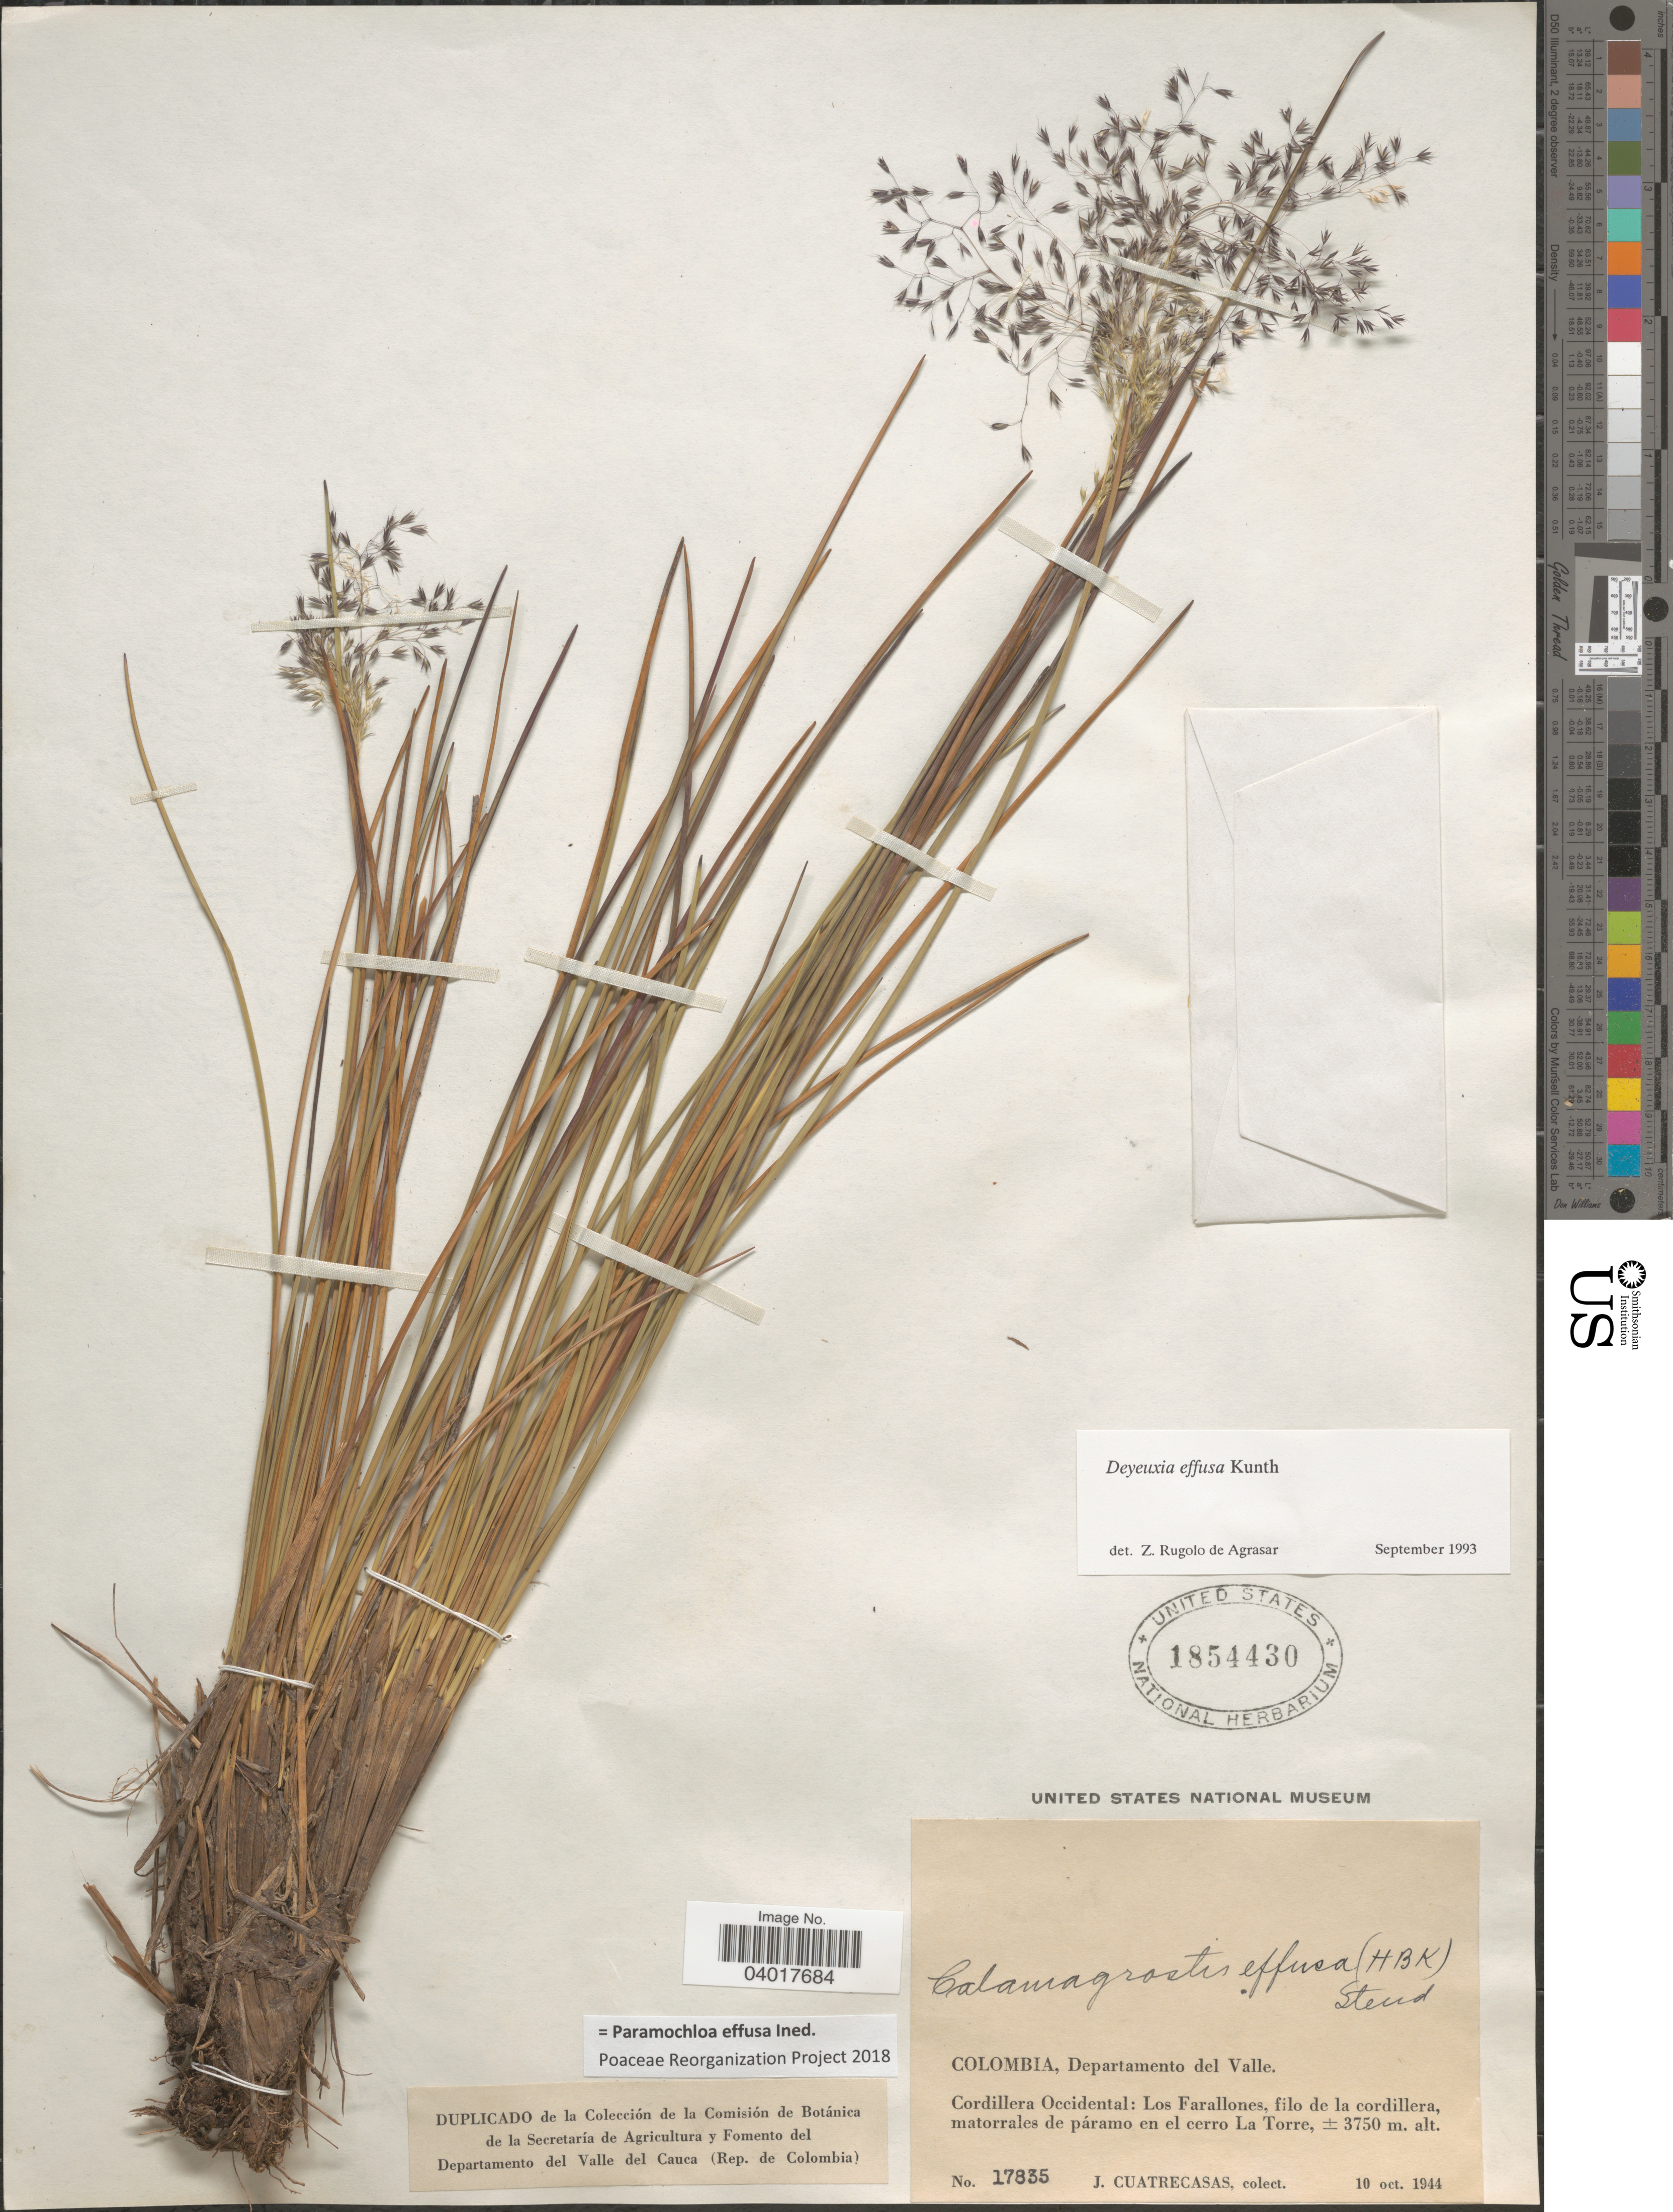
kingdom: Plantae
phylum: Tracheophyta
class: Liliopsida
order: Poales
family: Poaceae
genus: Paramochloa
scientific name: Paramochloa effusa ined.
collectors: J. Cuatrecasas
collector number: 17835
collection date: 1944-10-10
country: Colombia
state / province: Valle del Cauca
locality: Departamento del Valle. Cordillera Occidental: Los Farallones, filo de la cordillera matorrales de páramo en el cerro La Torre.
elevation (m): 3750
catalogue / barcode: US 1854430